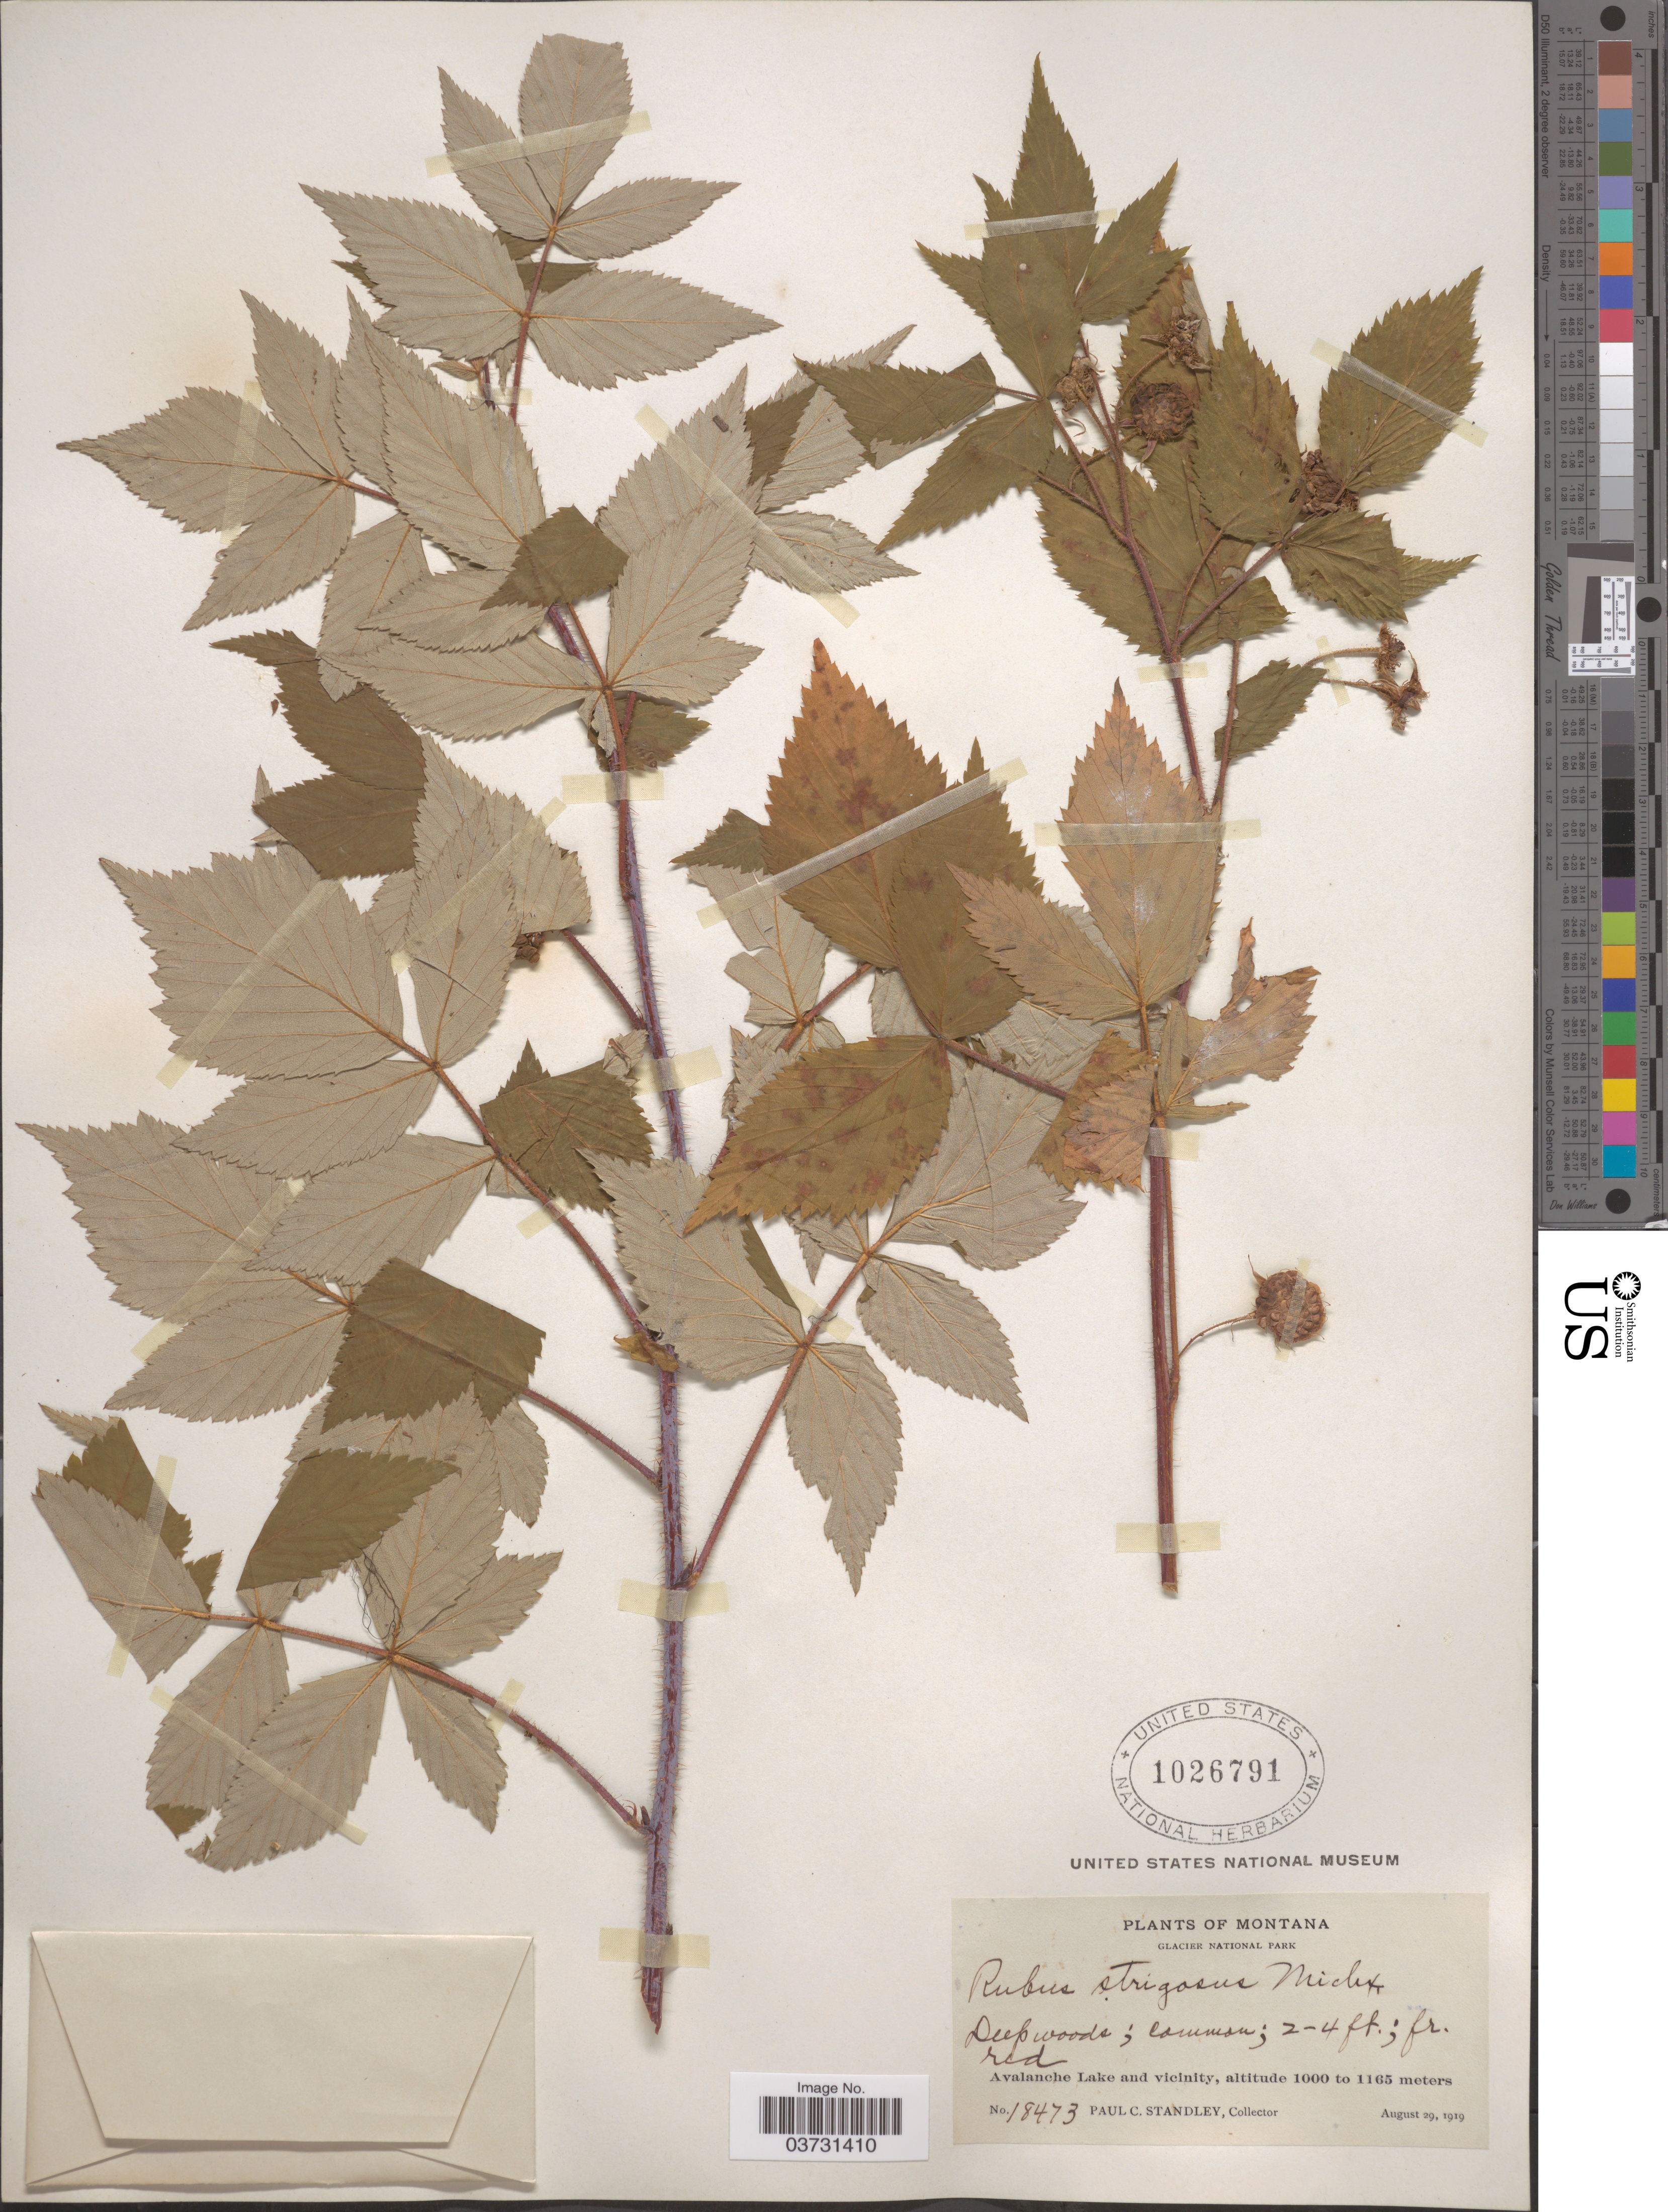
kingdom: Plantae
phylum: Tracheophyta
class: Magnoliopsida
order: Rosales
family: Rosaceae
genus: Rubus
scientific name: Rubus strigosus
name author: Michx.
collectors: P. C. Standley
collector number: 18473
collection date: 1919-08-29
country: United States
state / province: Montana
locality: Glacier National Park. Avalanche Lake and vicinity.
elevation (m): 1000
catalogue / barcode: US 1026791